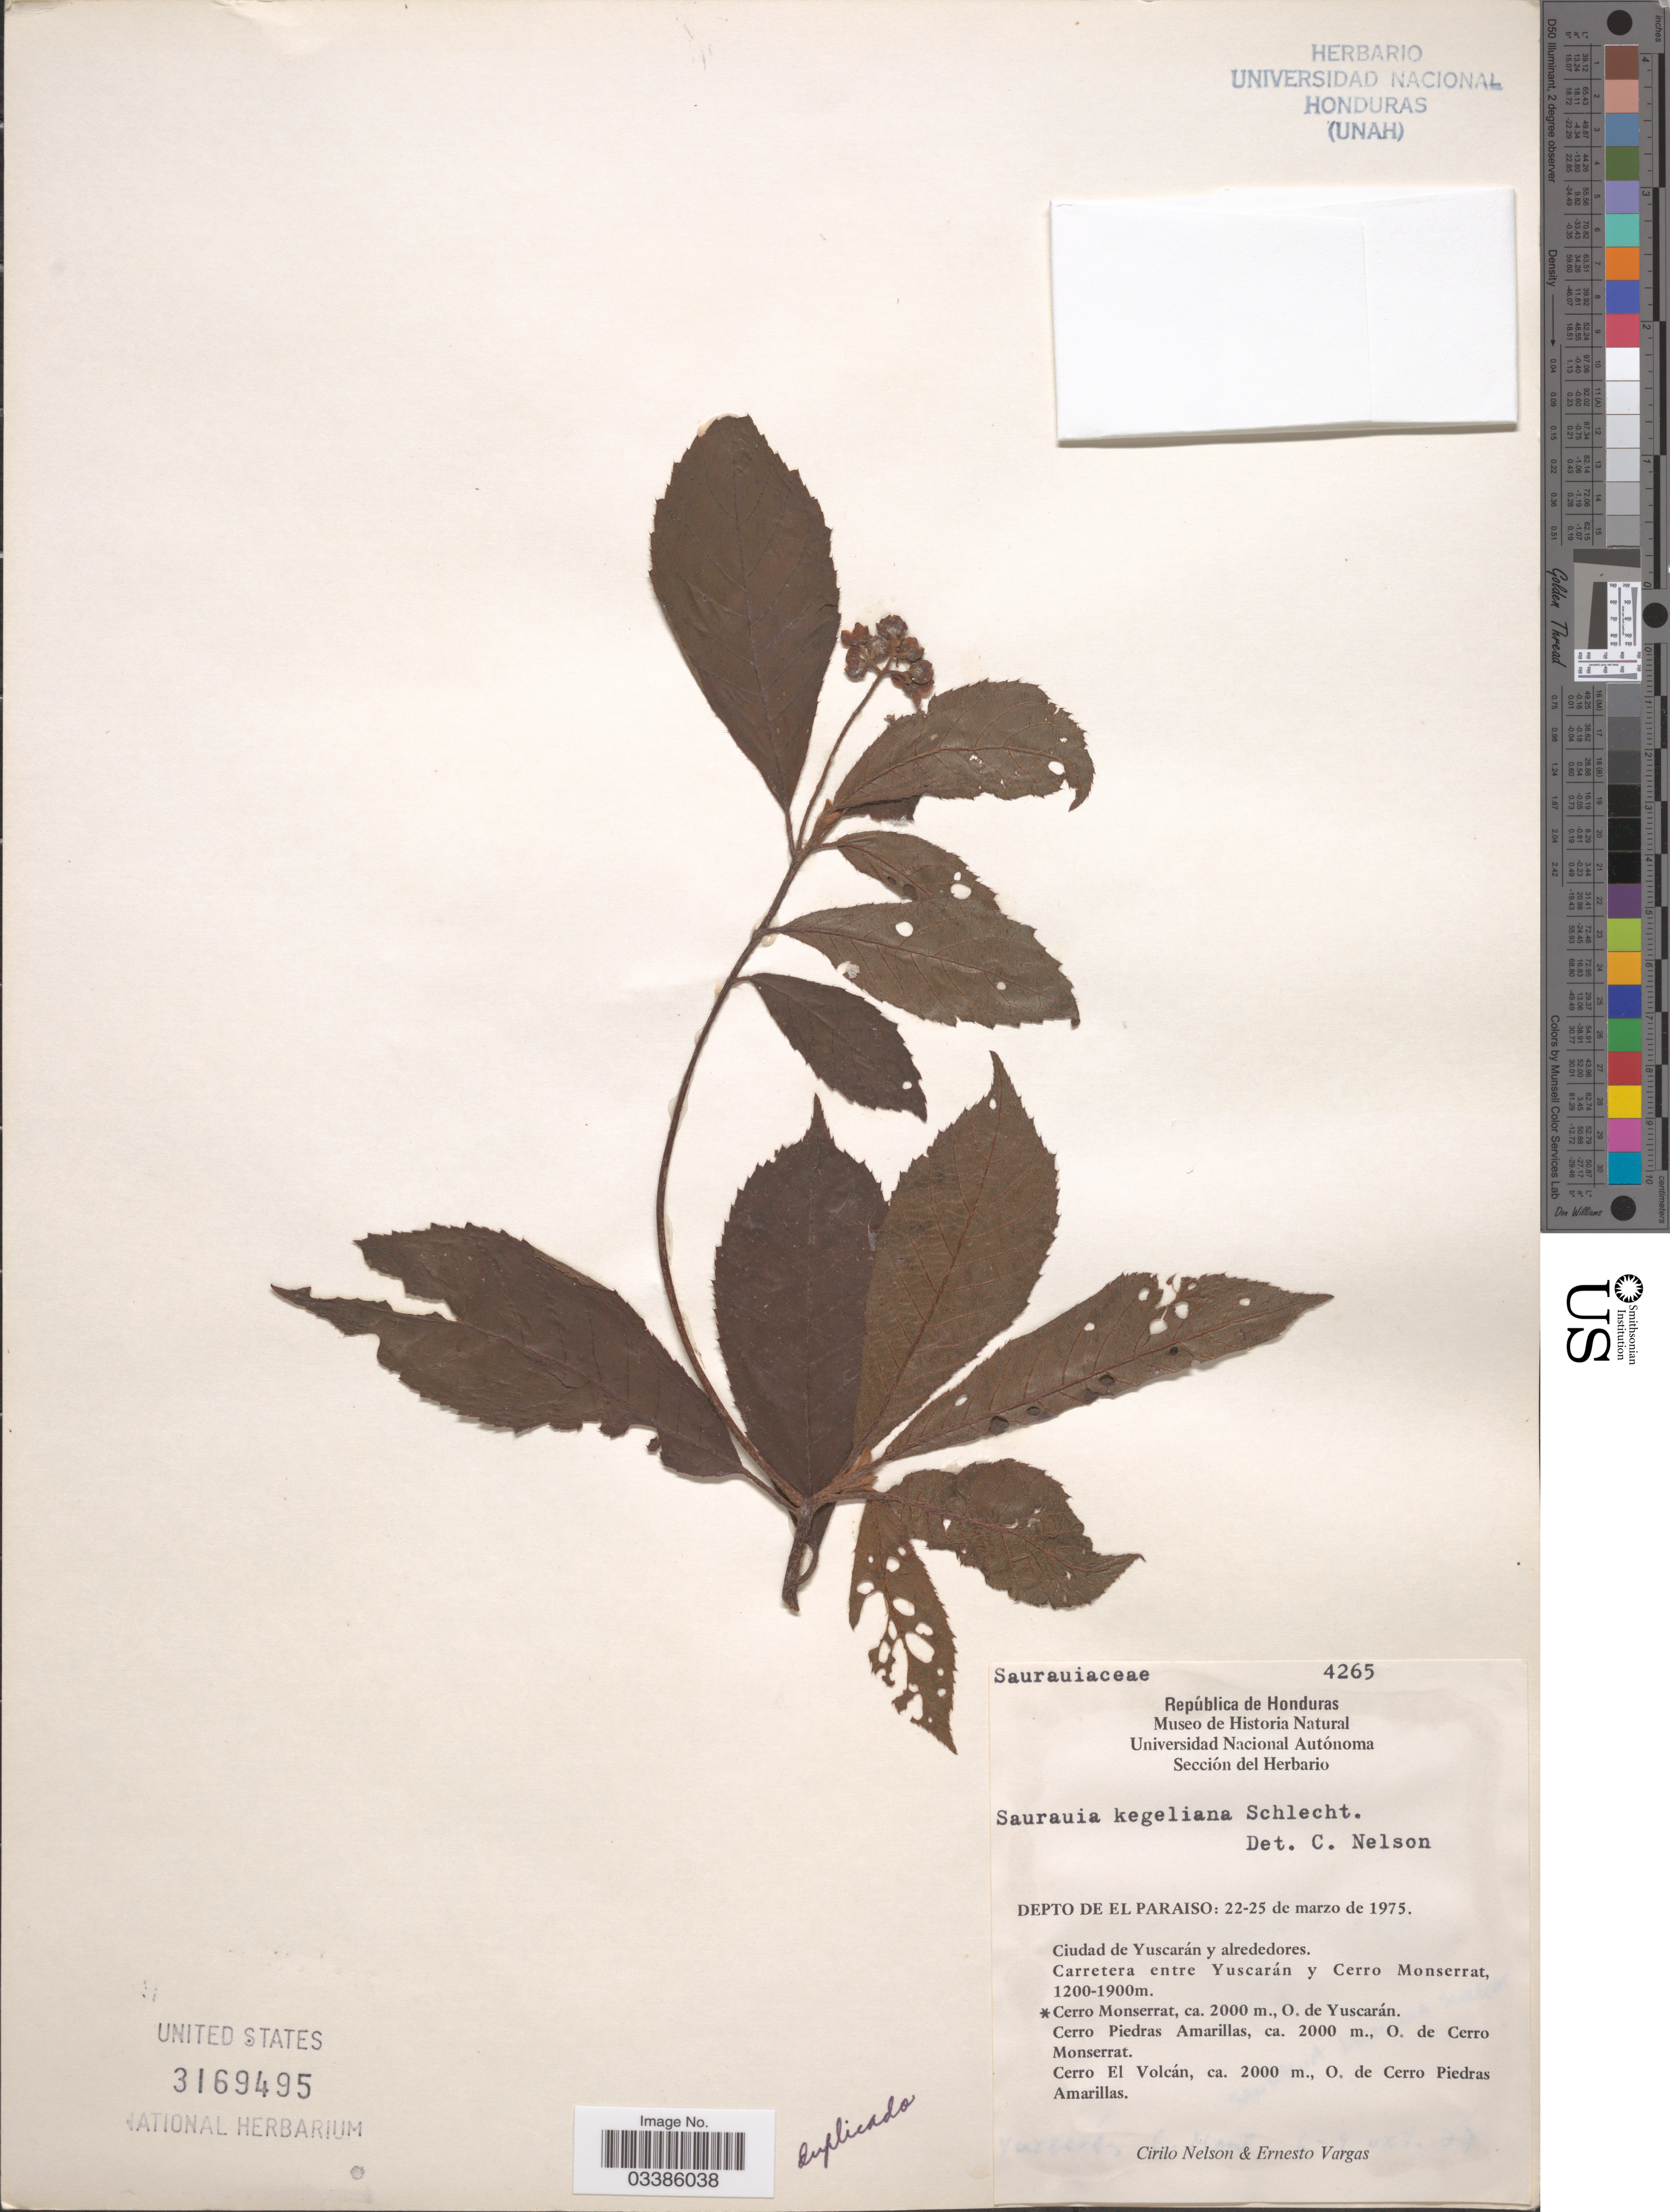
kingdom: Plantae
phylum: Tracheophyta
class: Magnoliopsida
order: Ericales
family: Actinidiaceae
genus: Saurauia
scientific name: Saurauia kegeliana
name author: Schltdl.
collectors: C. Nelson & E. Vargas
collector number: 4265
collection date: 1975-03-22/1975-03-25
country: Honduras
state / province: El Paraíso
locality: Depto de el Paraiso. Cerro Monserrat, O. de Yuscarán.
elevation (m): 2000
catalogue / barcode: US 3169495